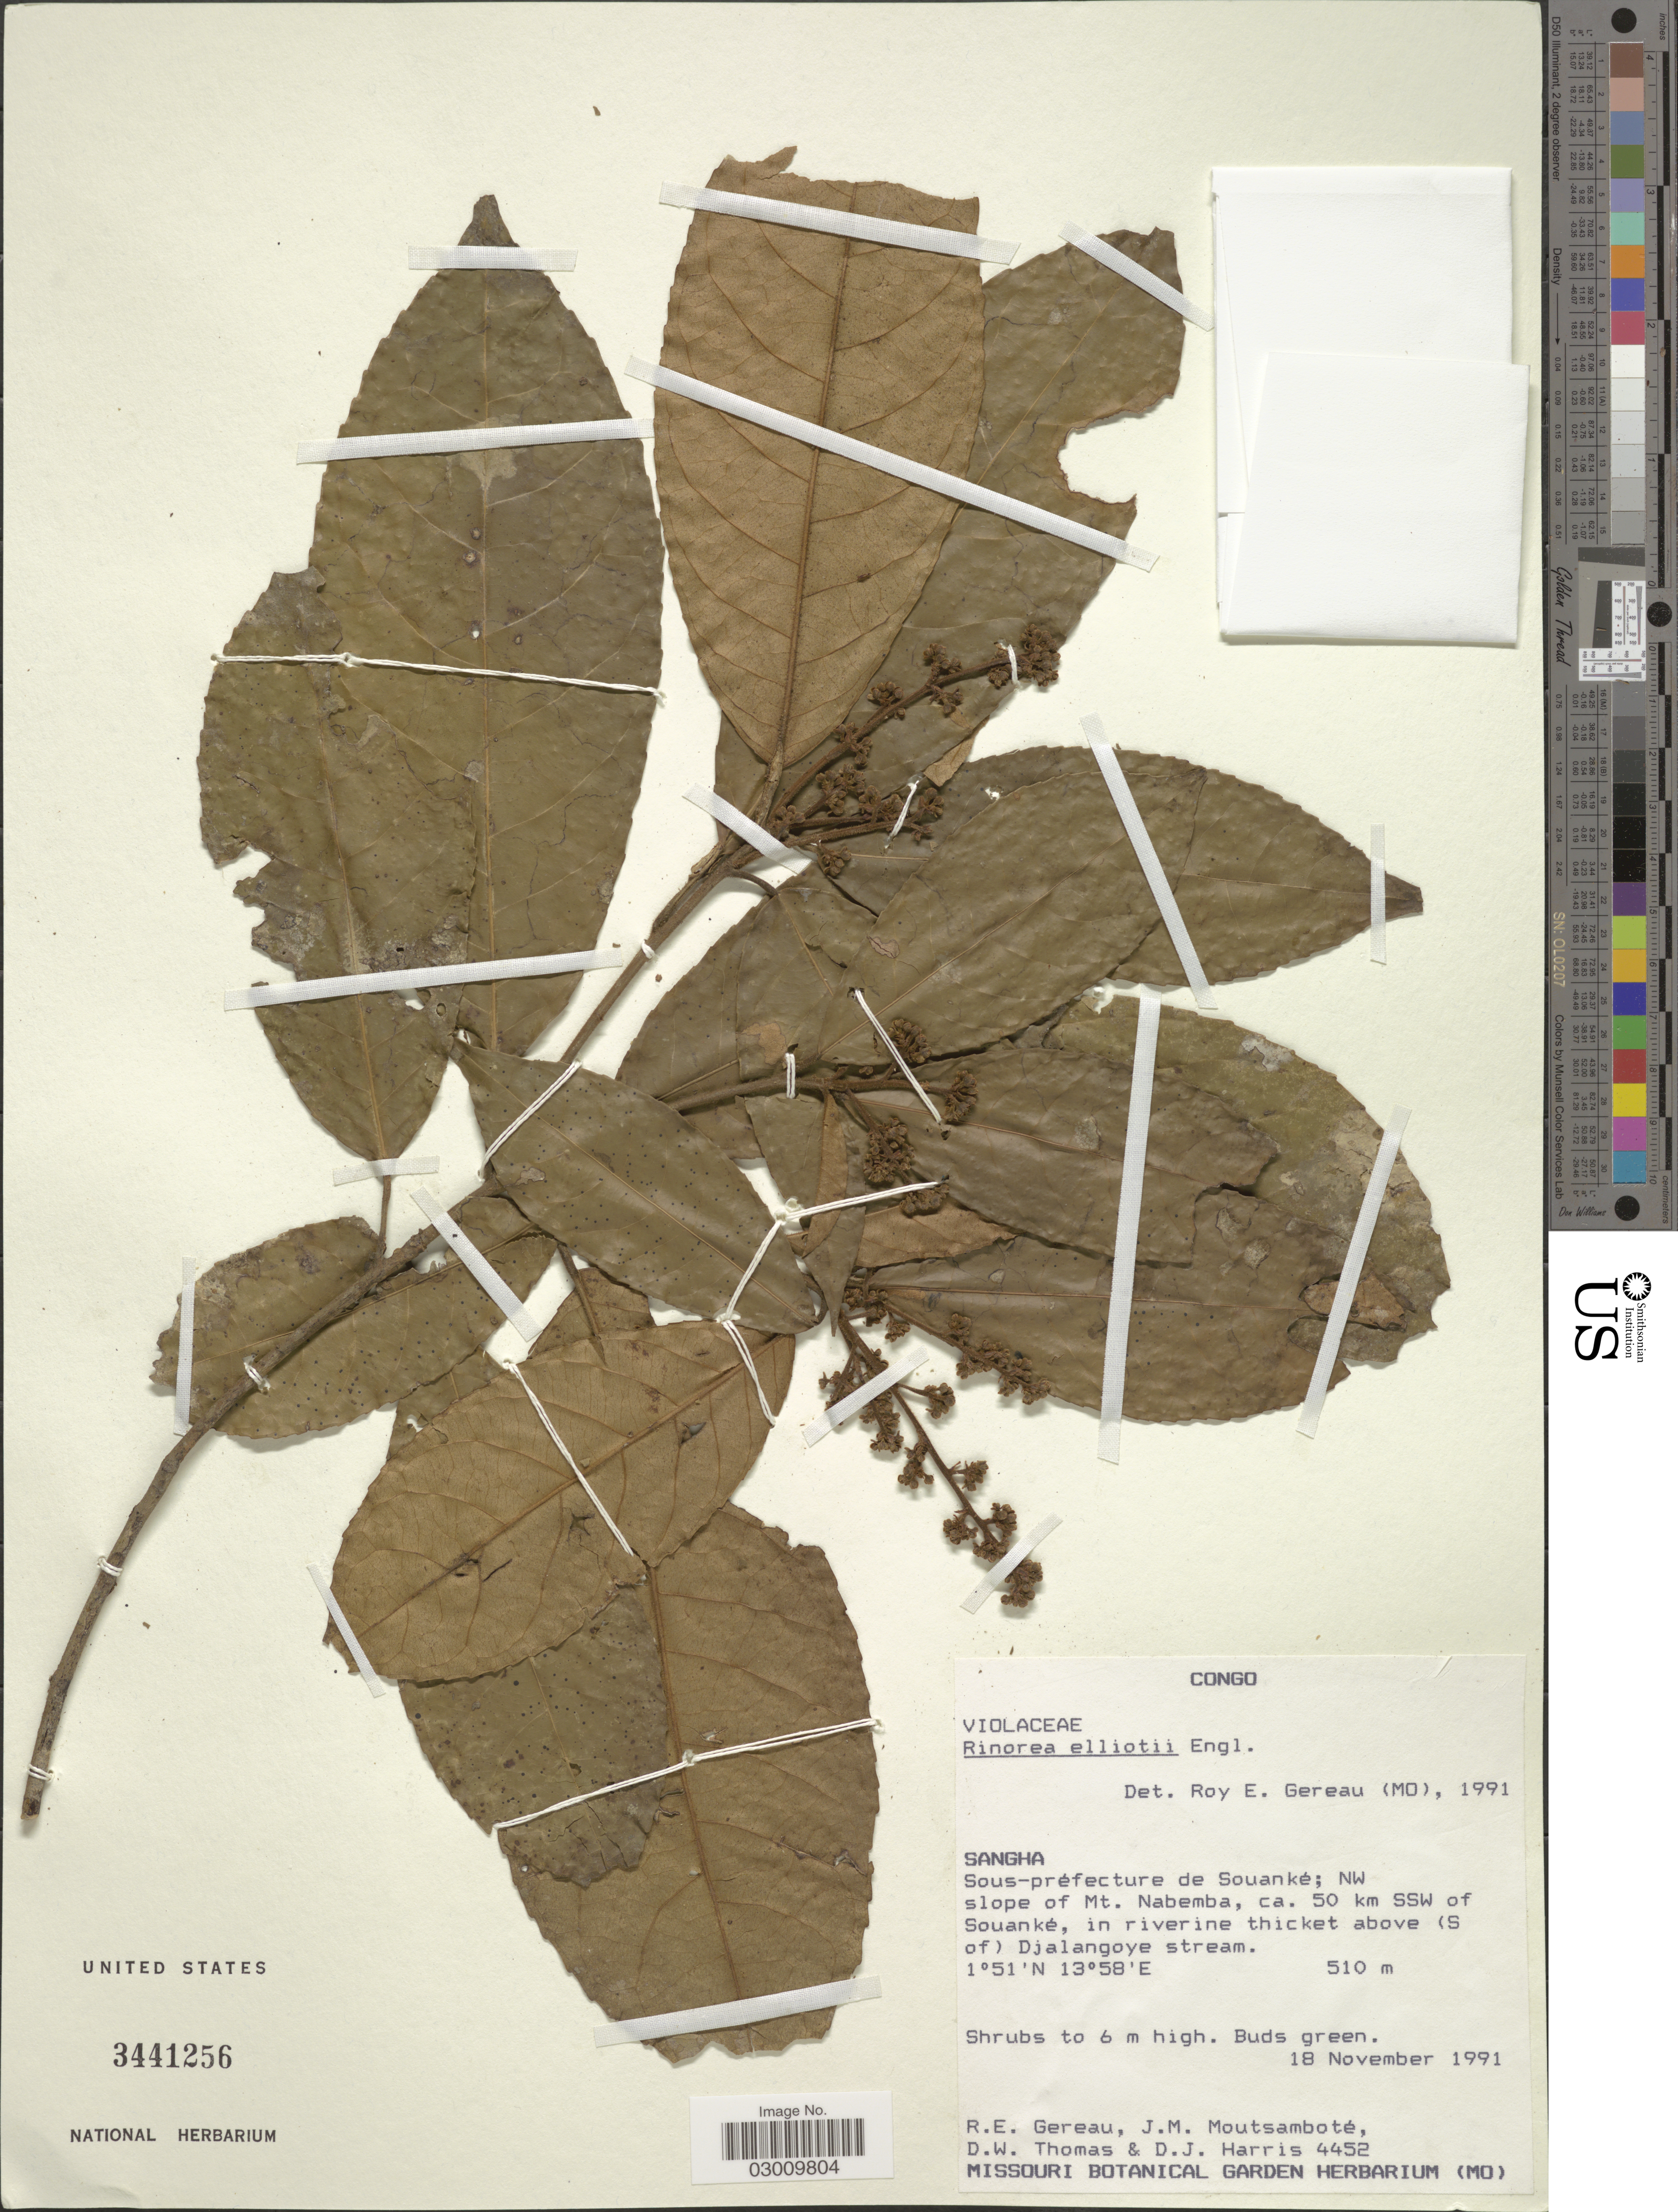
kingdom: Plantae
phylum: Tracheophyta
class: Magnoliopsida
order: Malpighiales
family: Violaceae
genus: Rinorea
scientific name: Rinorea elliotii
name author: Engl.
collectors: R. Gereau, J. Moutsambote & D. W. Thomas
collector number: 4452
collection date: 1991-11-18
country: Congo, Republic of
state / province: Sangha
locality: Sous-préfecture de Souanké; NW slope of Mt. Nabemba, ca. 50 km SSW of Souanké, in riverine thicket above (S of) Djalangoye stream.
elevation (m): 510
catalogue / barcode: US 3441256